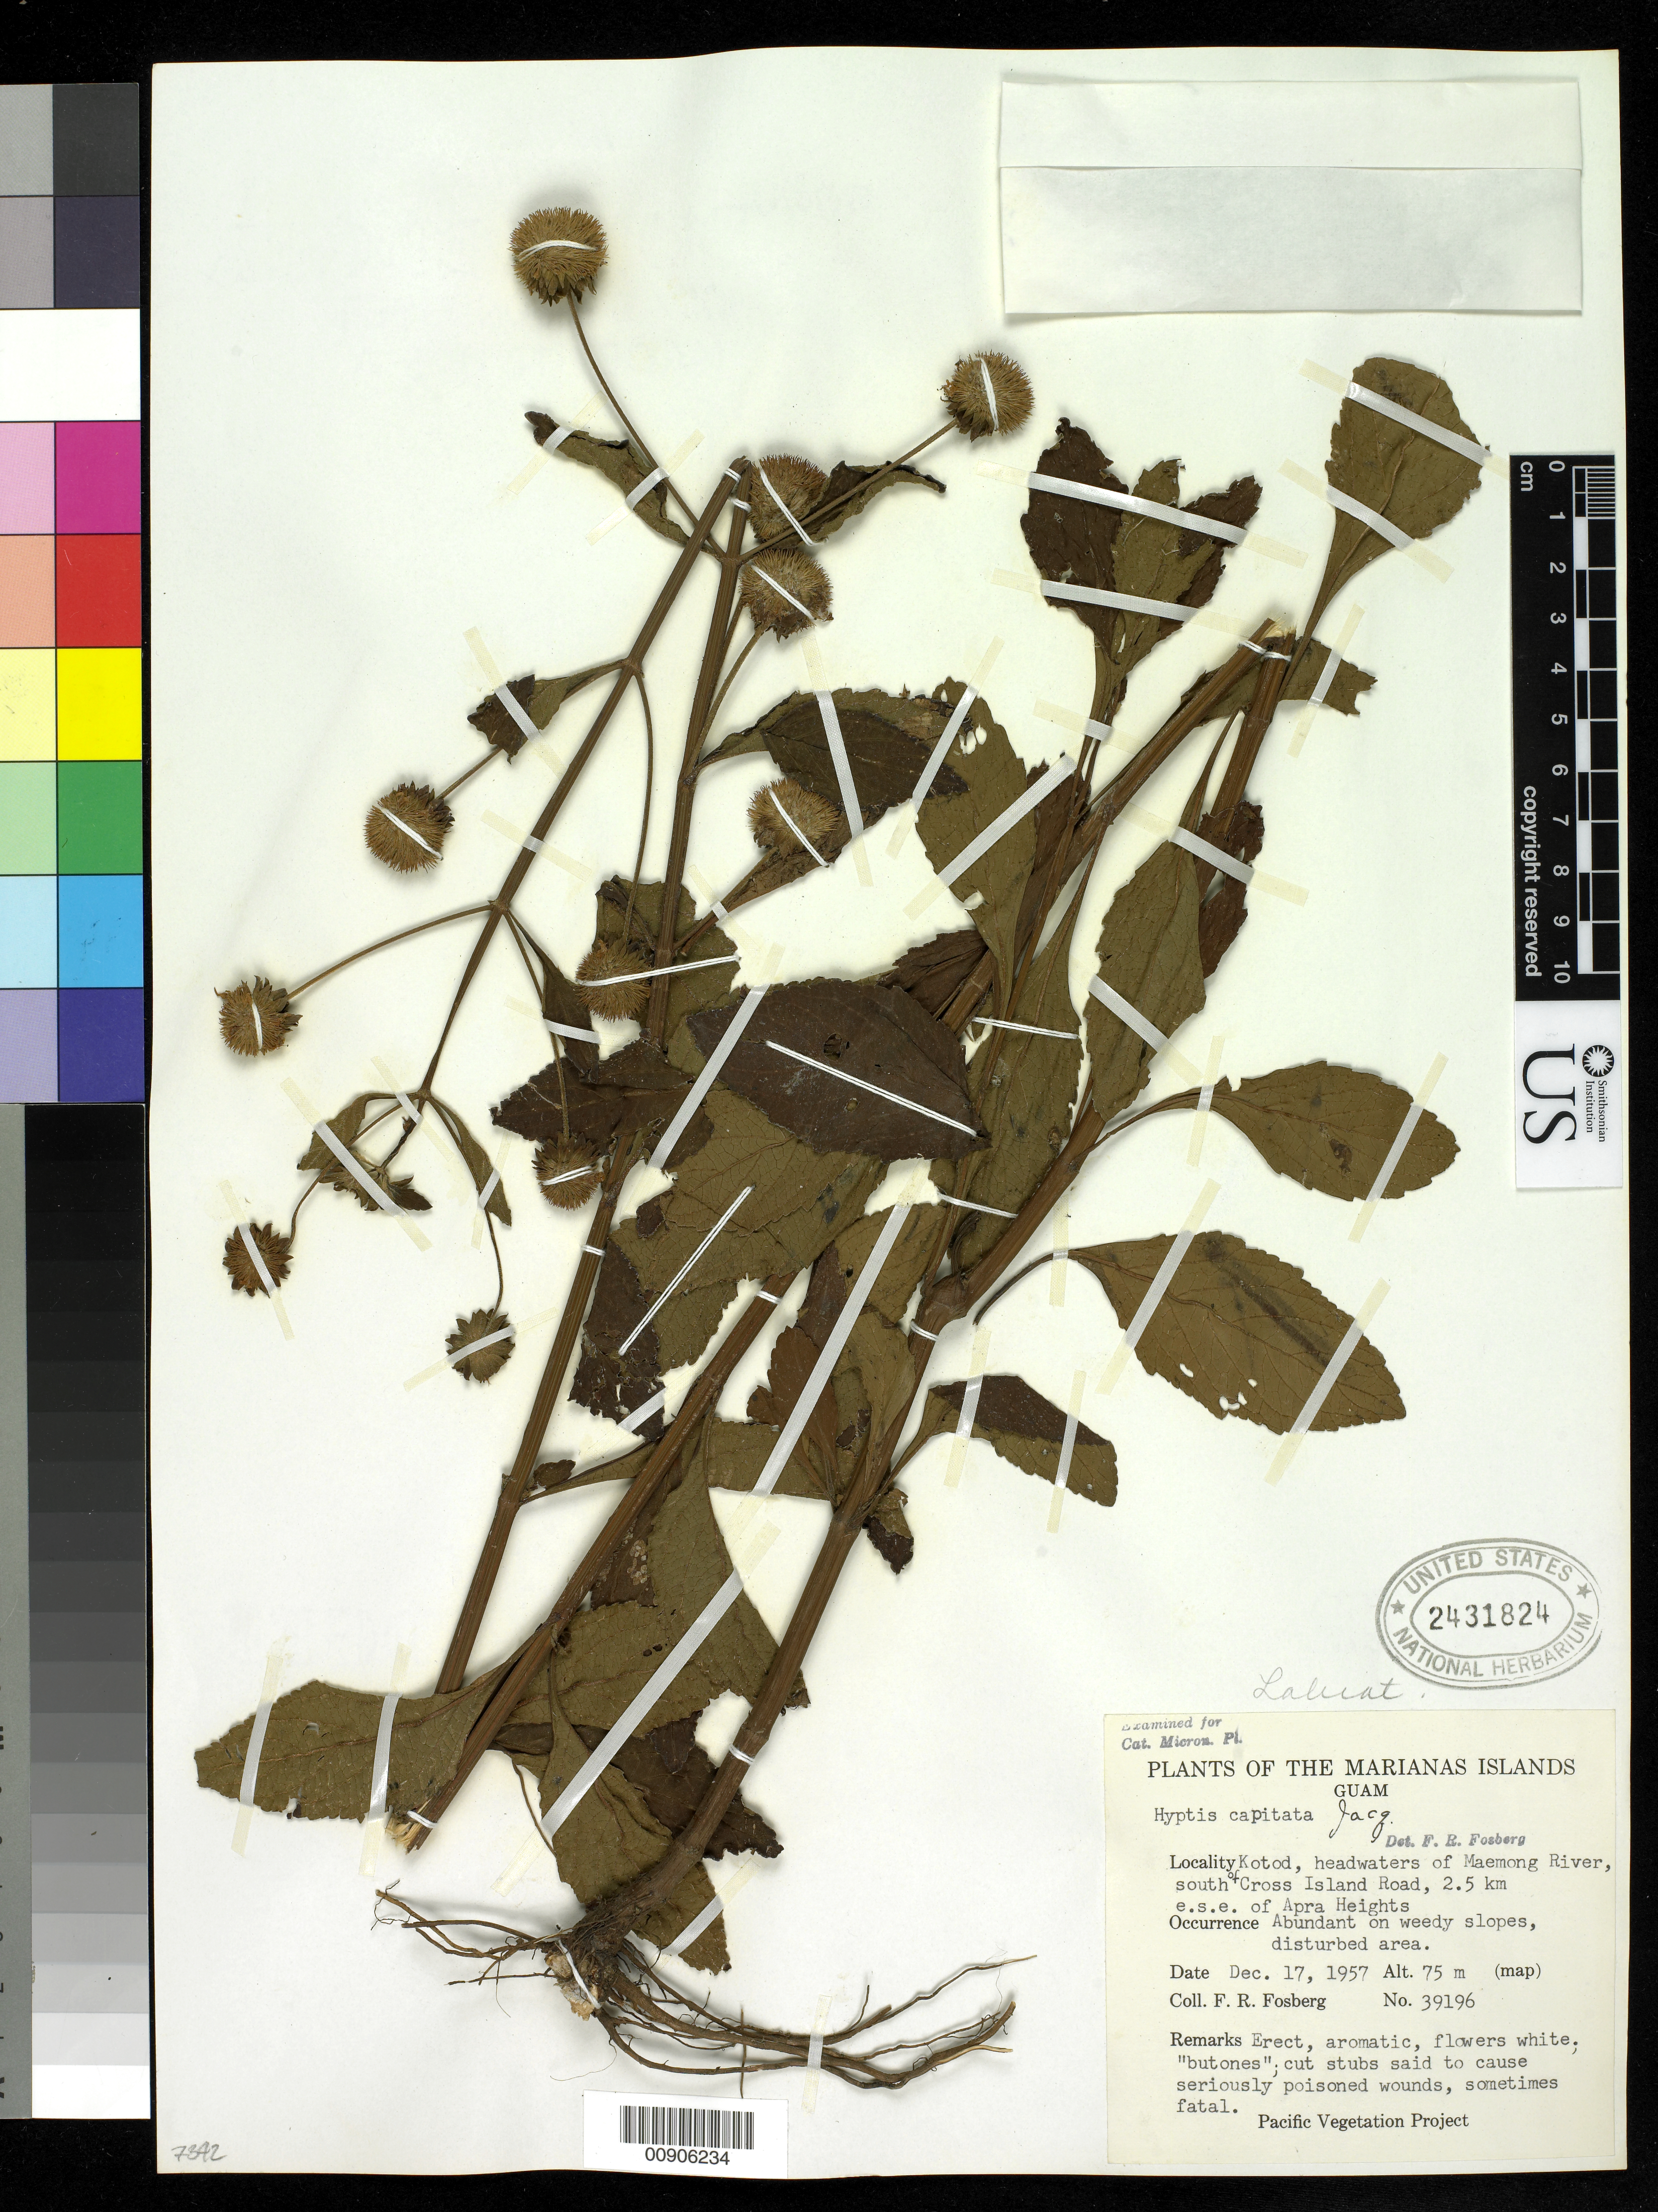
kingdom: Plantae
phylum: Tracheophyta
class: Magnoliopsida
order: Lamiales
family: Lamiaceae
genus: Hyptis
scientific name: Hyptis capitata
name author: Jacq.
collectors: F. R. Fosberg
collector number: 39196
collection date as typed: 17 Dec 1957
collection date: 1957-12-17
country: Guam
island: Guam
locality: Kotod, headwaters of Maemong River, south of Cross Island Road, 2.5 km e.s.e. of Apra heights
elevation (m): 75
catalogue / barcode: US 2431824